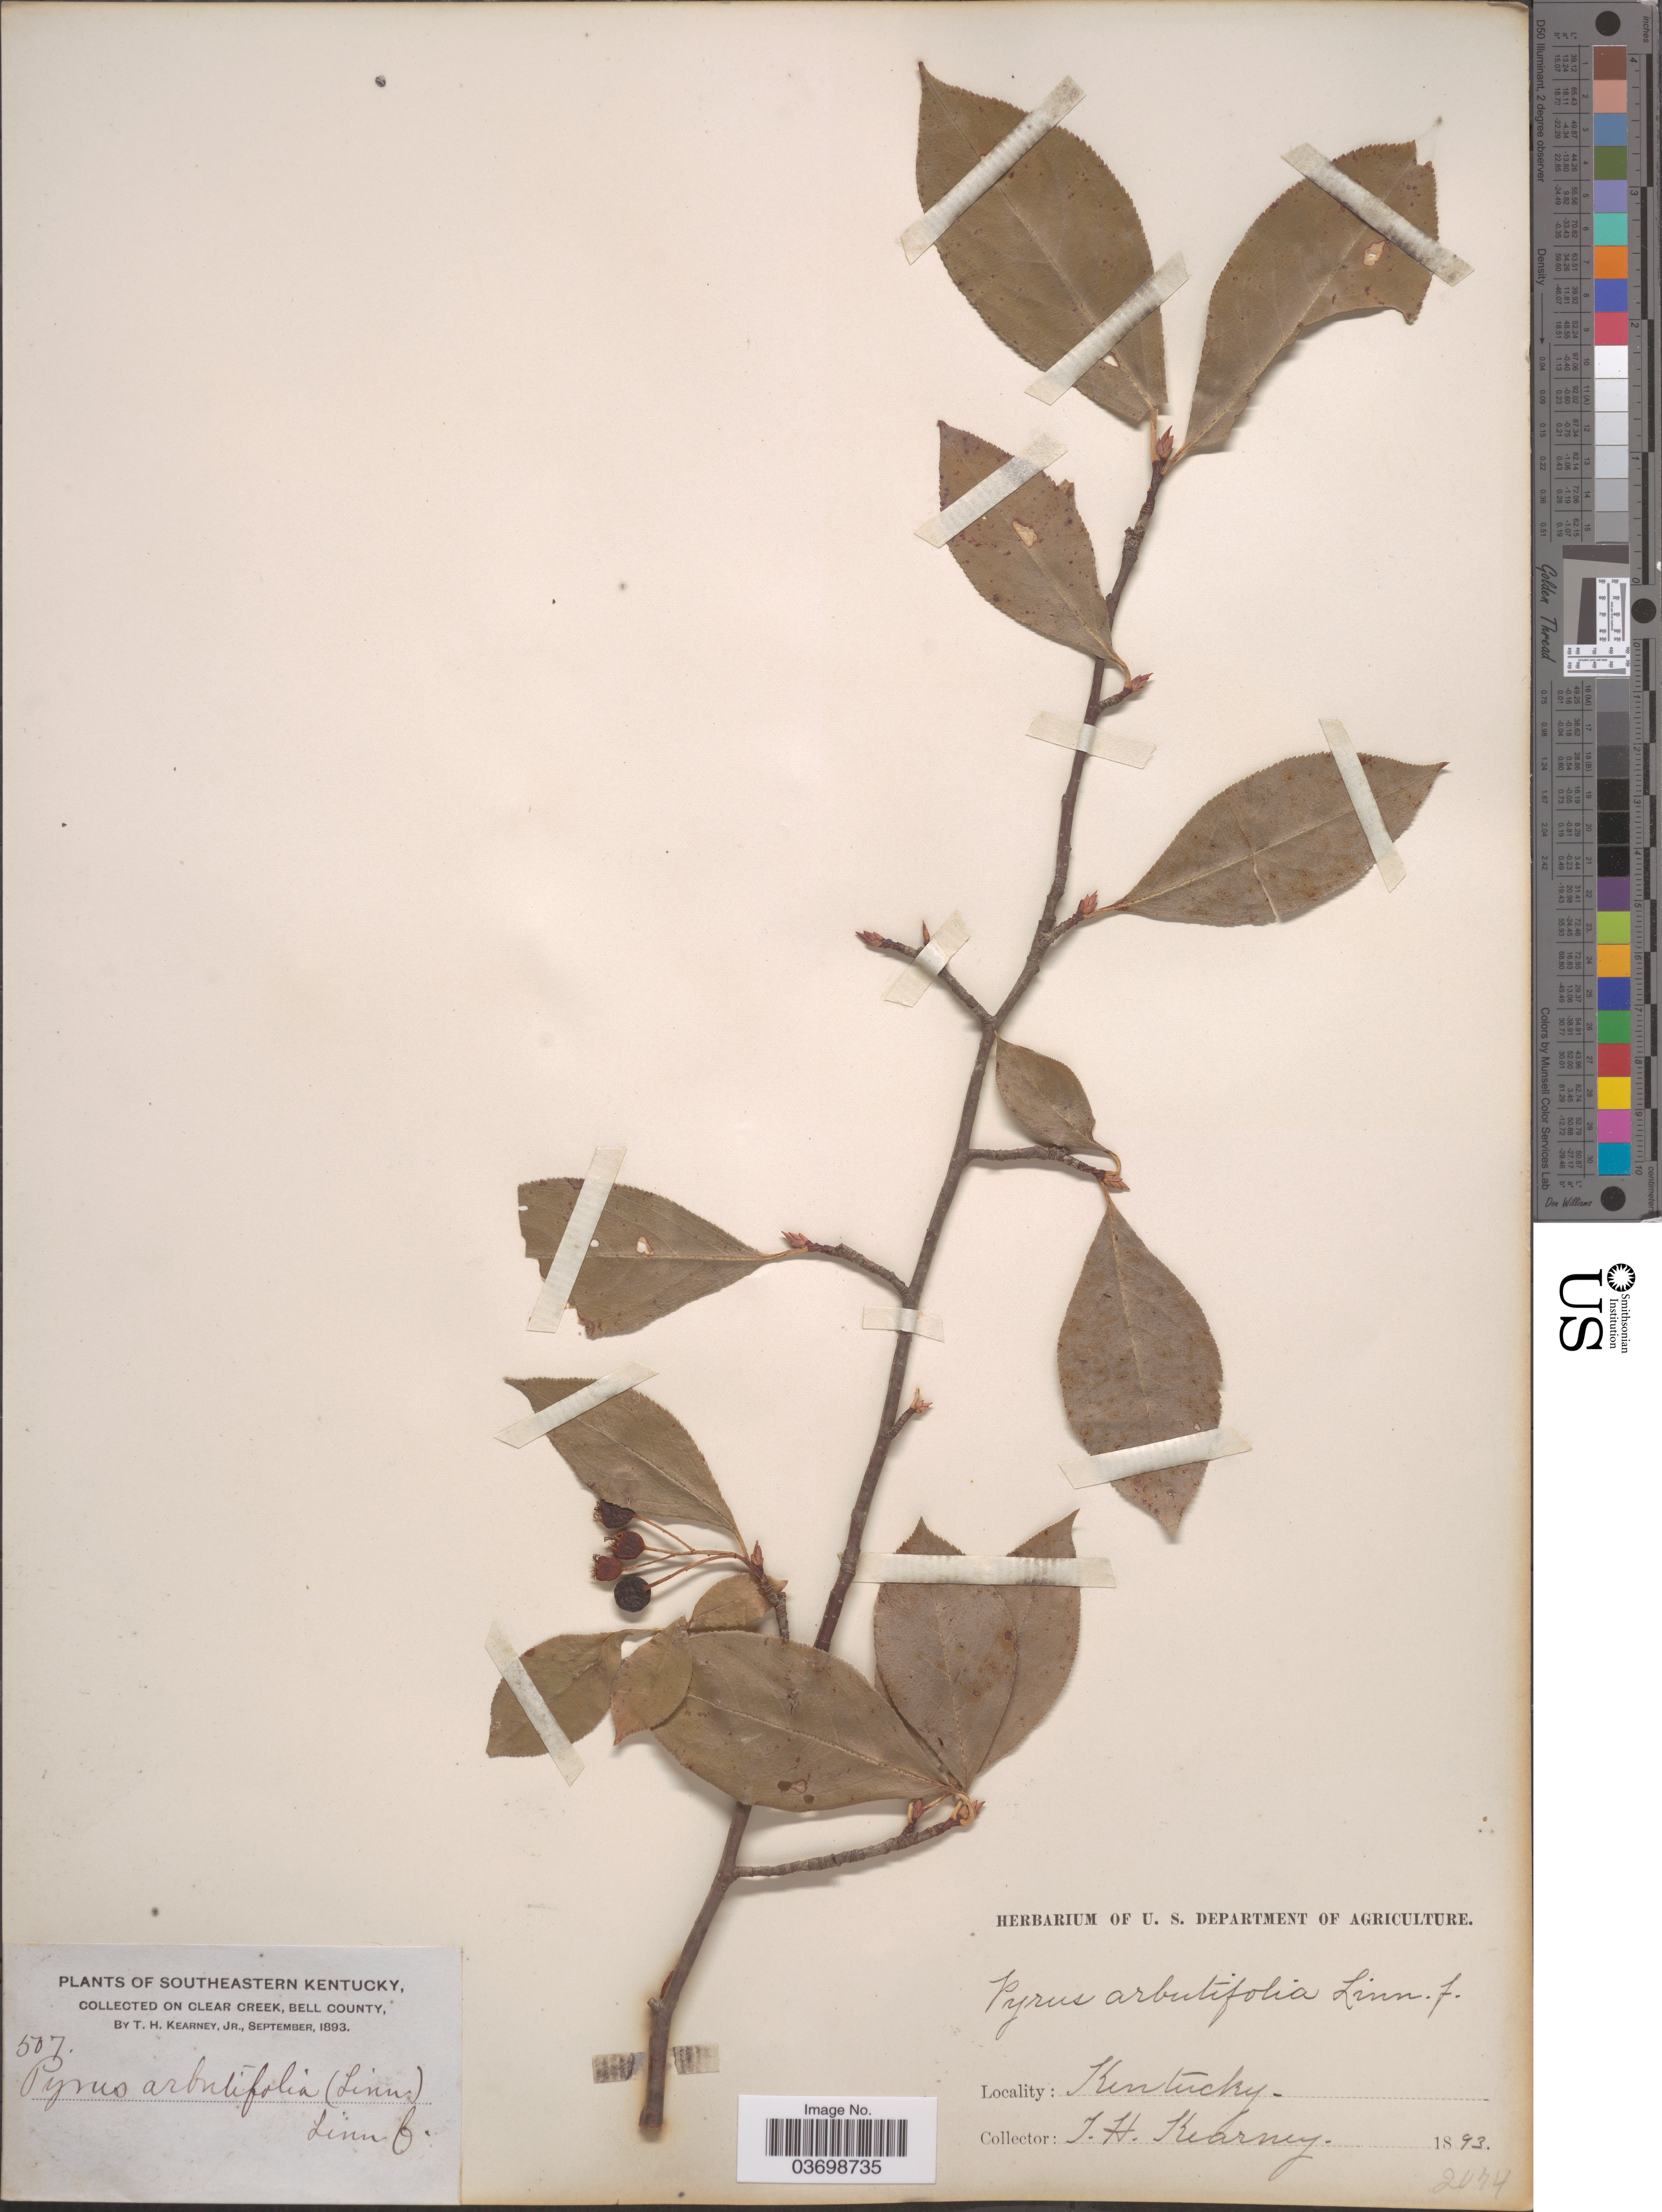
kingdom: Plantae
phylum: Tracheophyta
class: Magnoliopsida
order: Rosales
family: Rosaceae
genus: Aronia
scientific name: Aronia arbutifolia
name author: (L.) Pers.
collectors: T. H. Kearney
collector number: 507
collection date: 1893-09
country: United States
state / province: Kentucky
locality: Southeastern Kentucky. Clear Creek, Bell County.